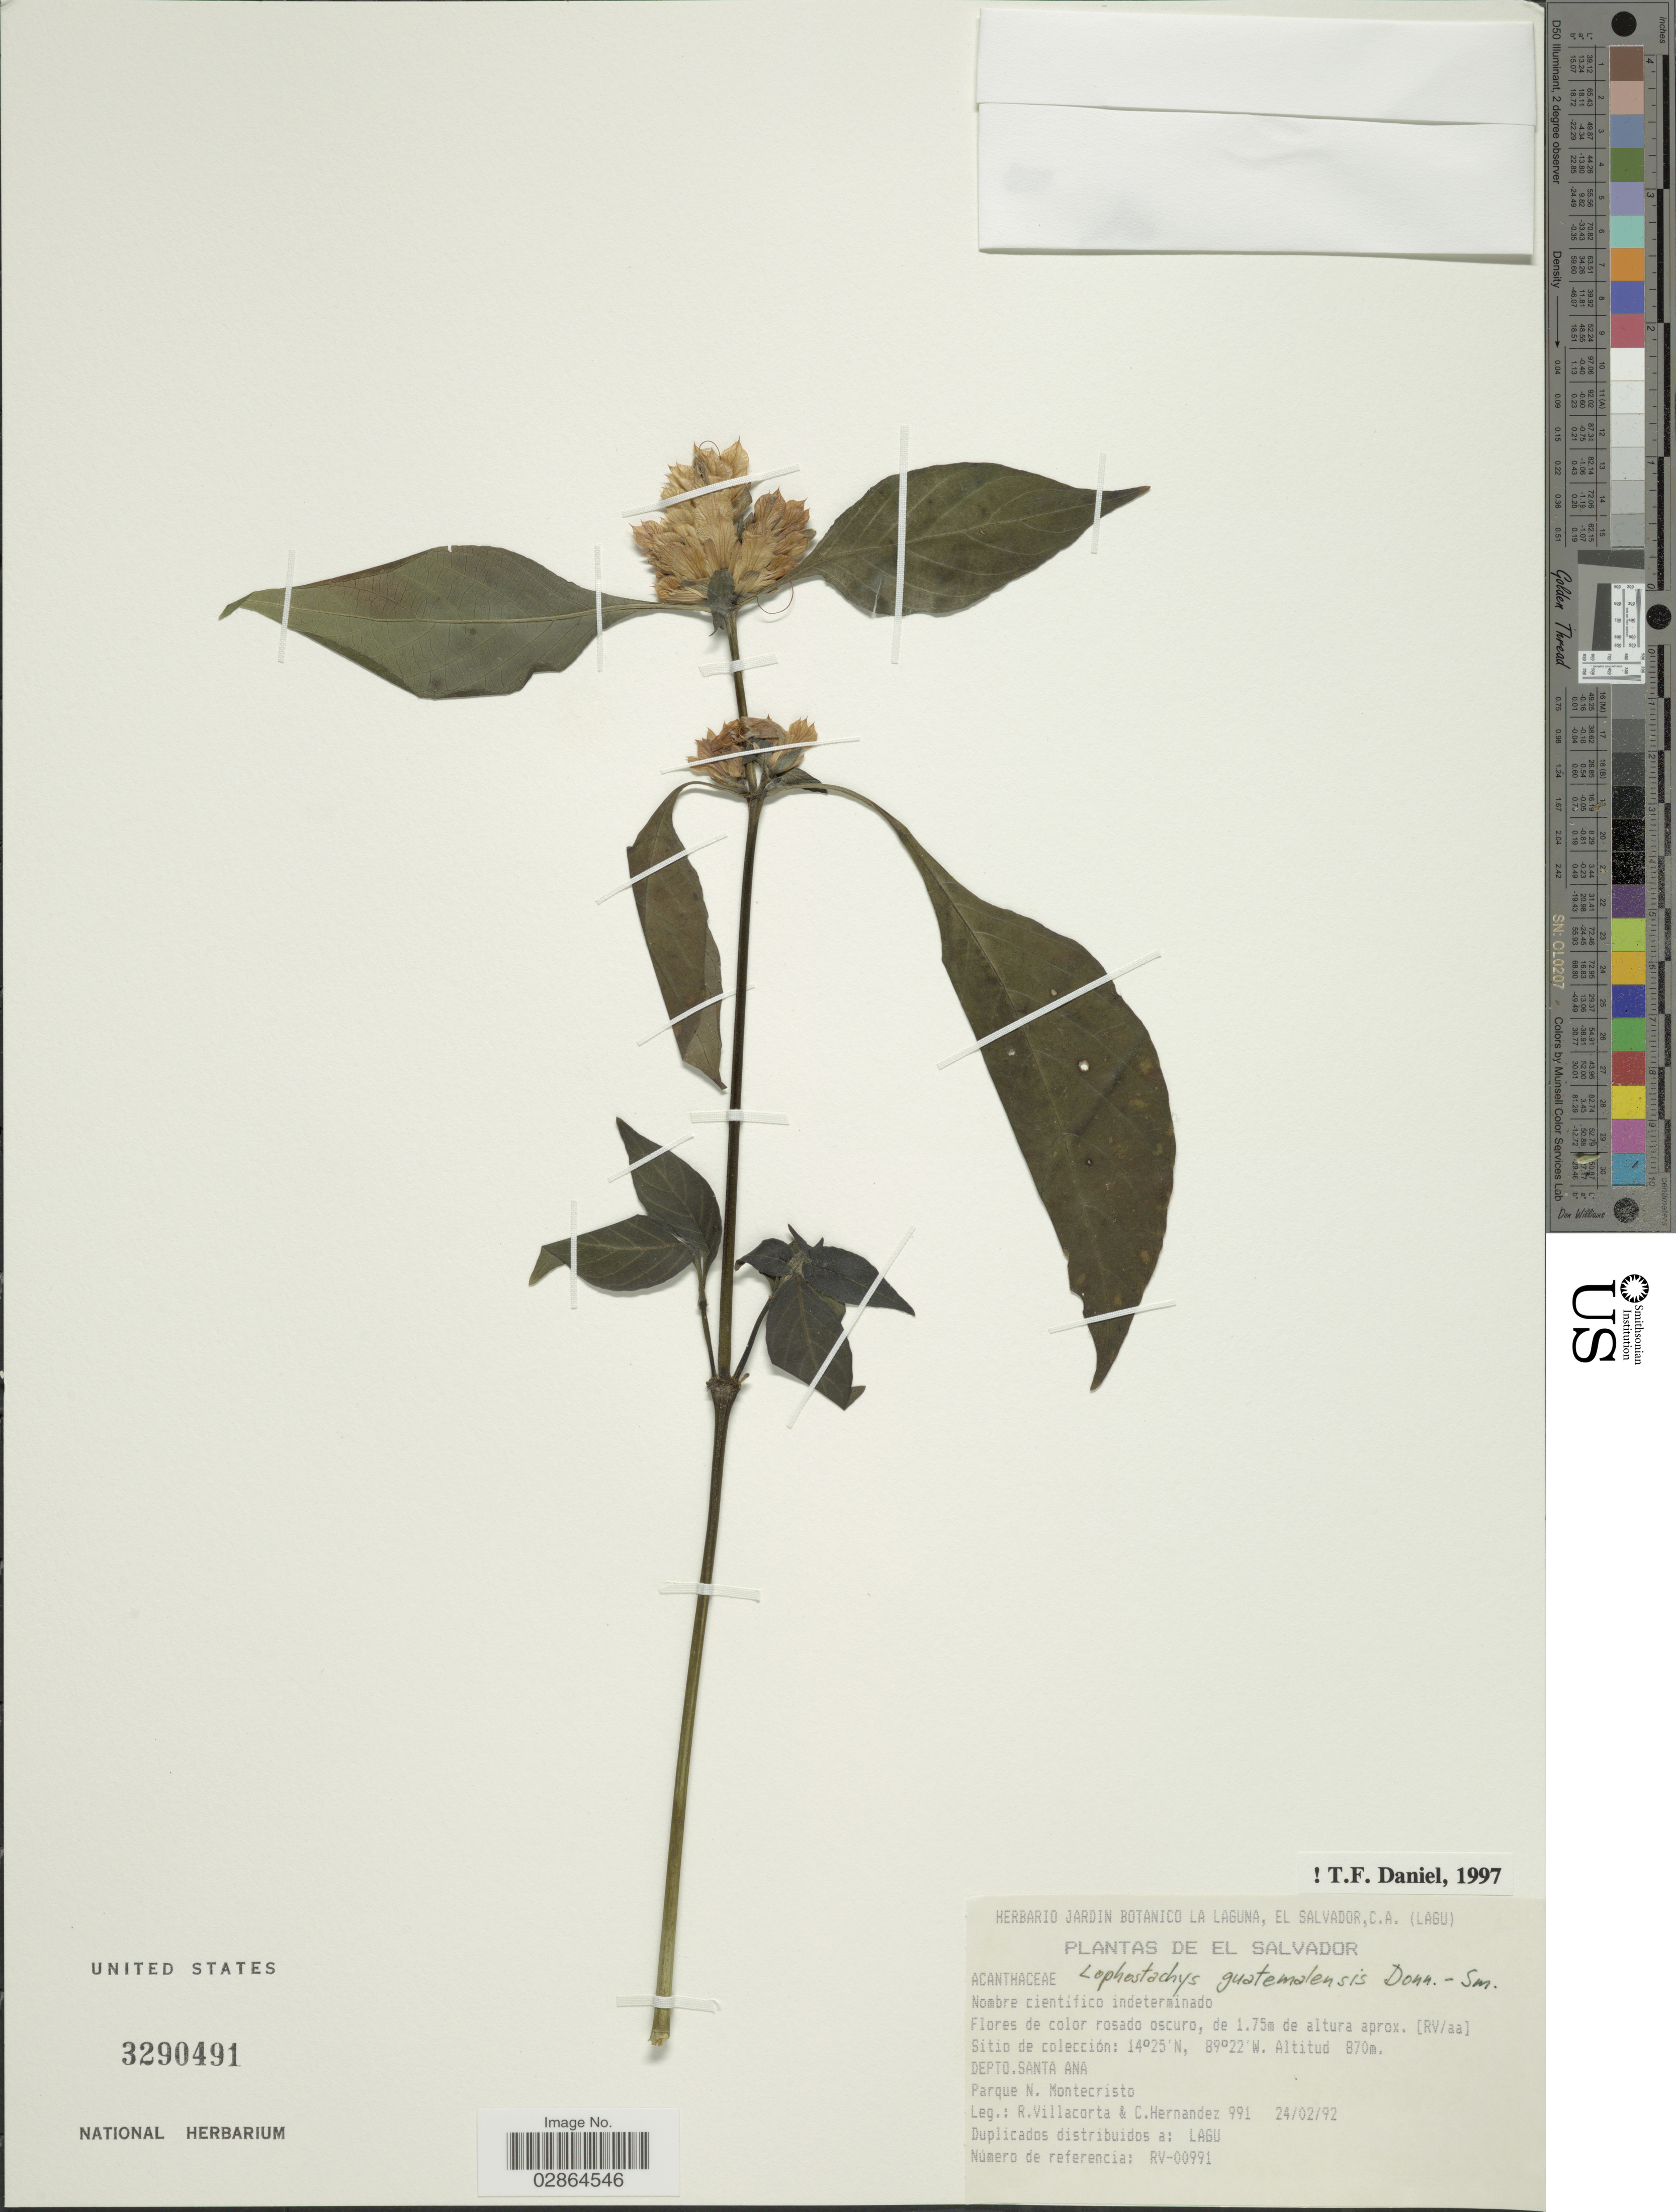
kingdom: Plantae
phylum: Tracheophyta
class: Magnoliopsida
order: Lamiales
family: Acanthaceae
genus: Lophostachys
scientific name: Lophostachys guatemalensis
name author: Donn. Sm.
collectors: R. Villacorta & C. Hernandez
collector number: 991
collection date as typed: Transcribed d/m/y: 24/2/92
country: El Salvador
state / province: Santa Ana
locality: Depto. Santa Ana, Parque N. Montecristo.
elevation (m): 870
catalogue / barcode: US 3290491